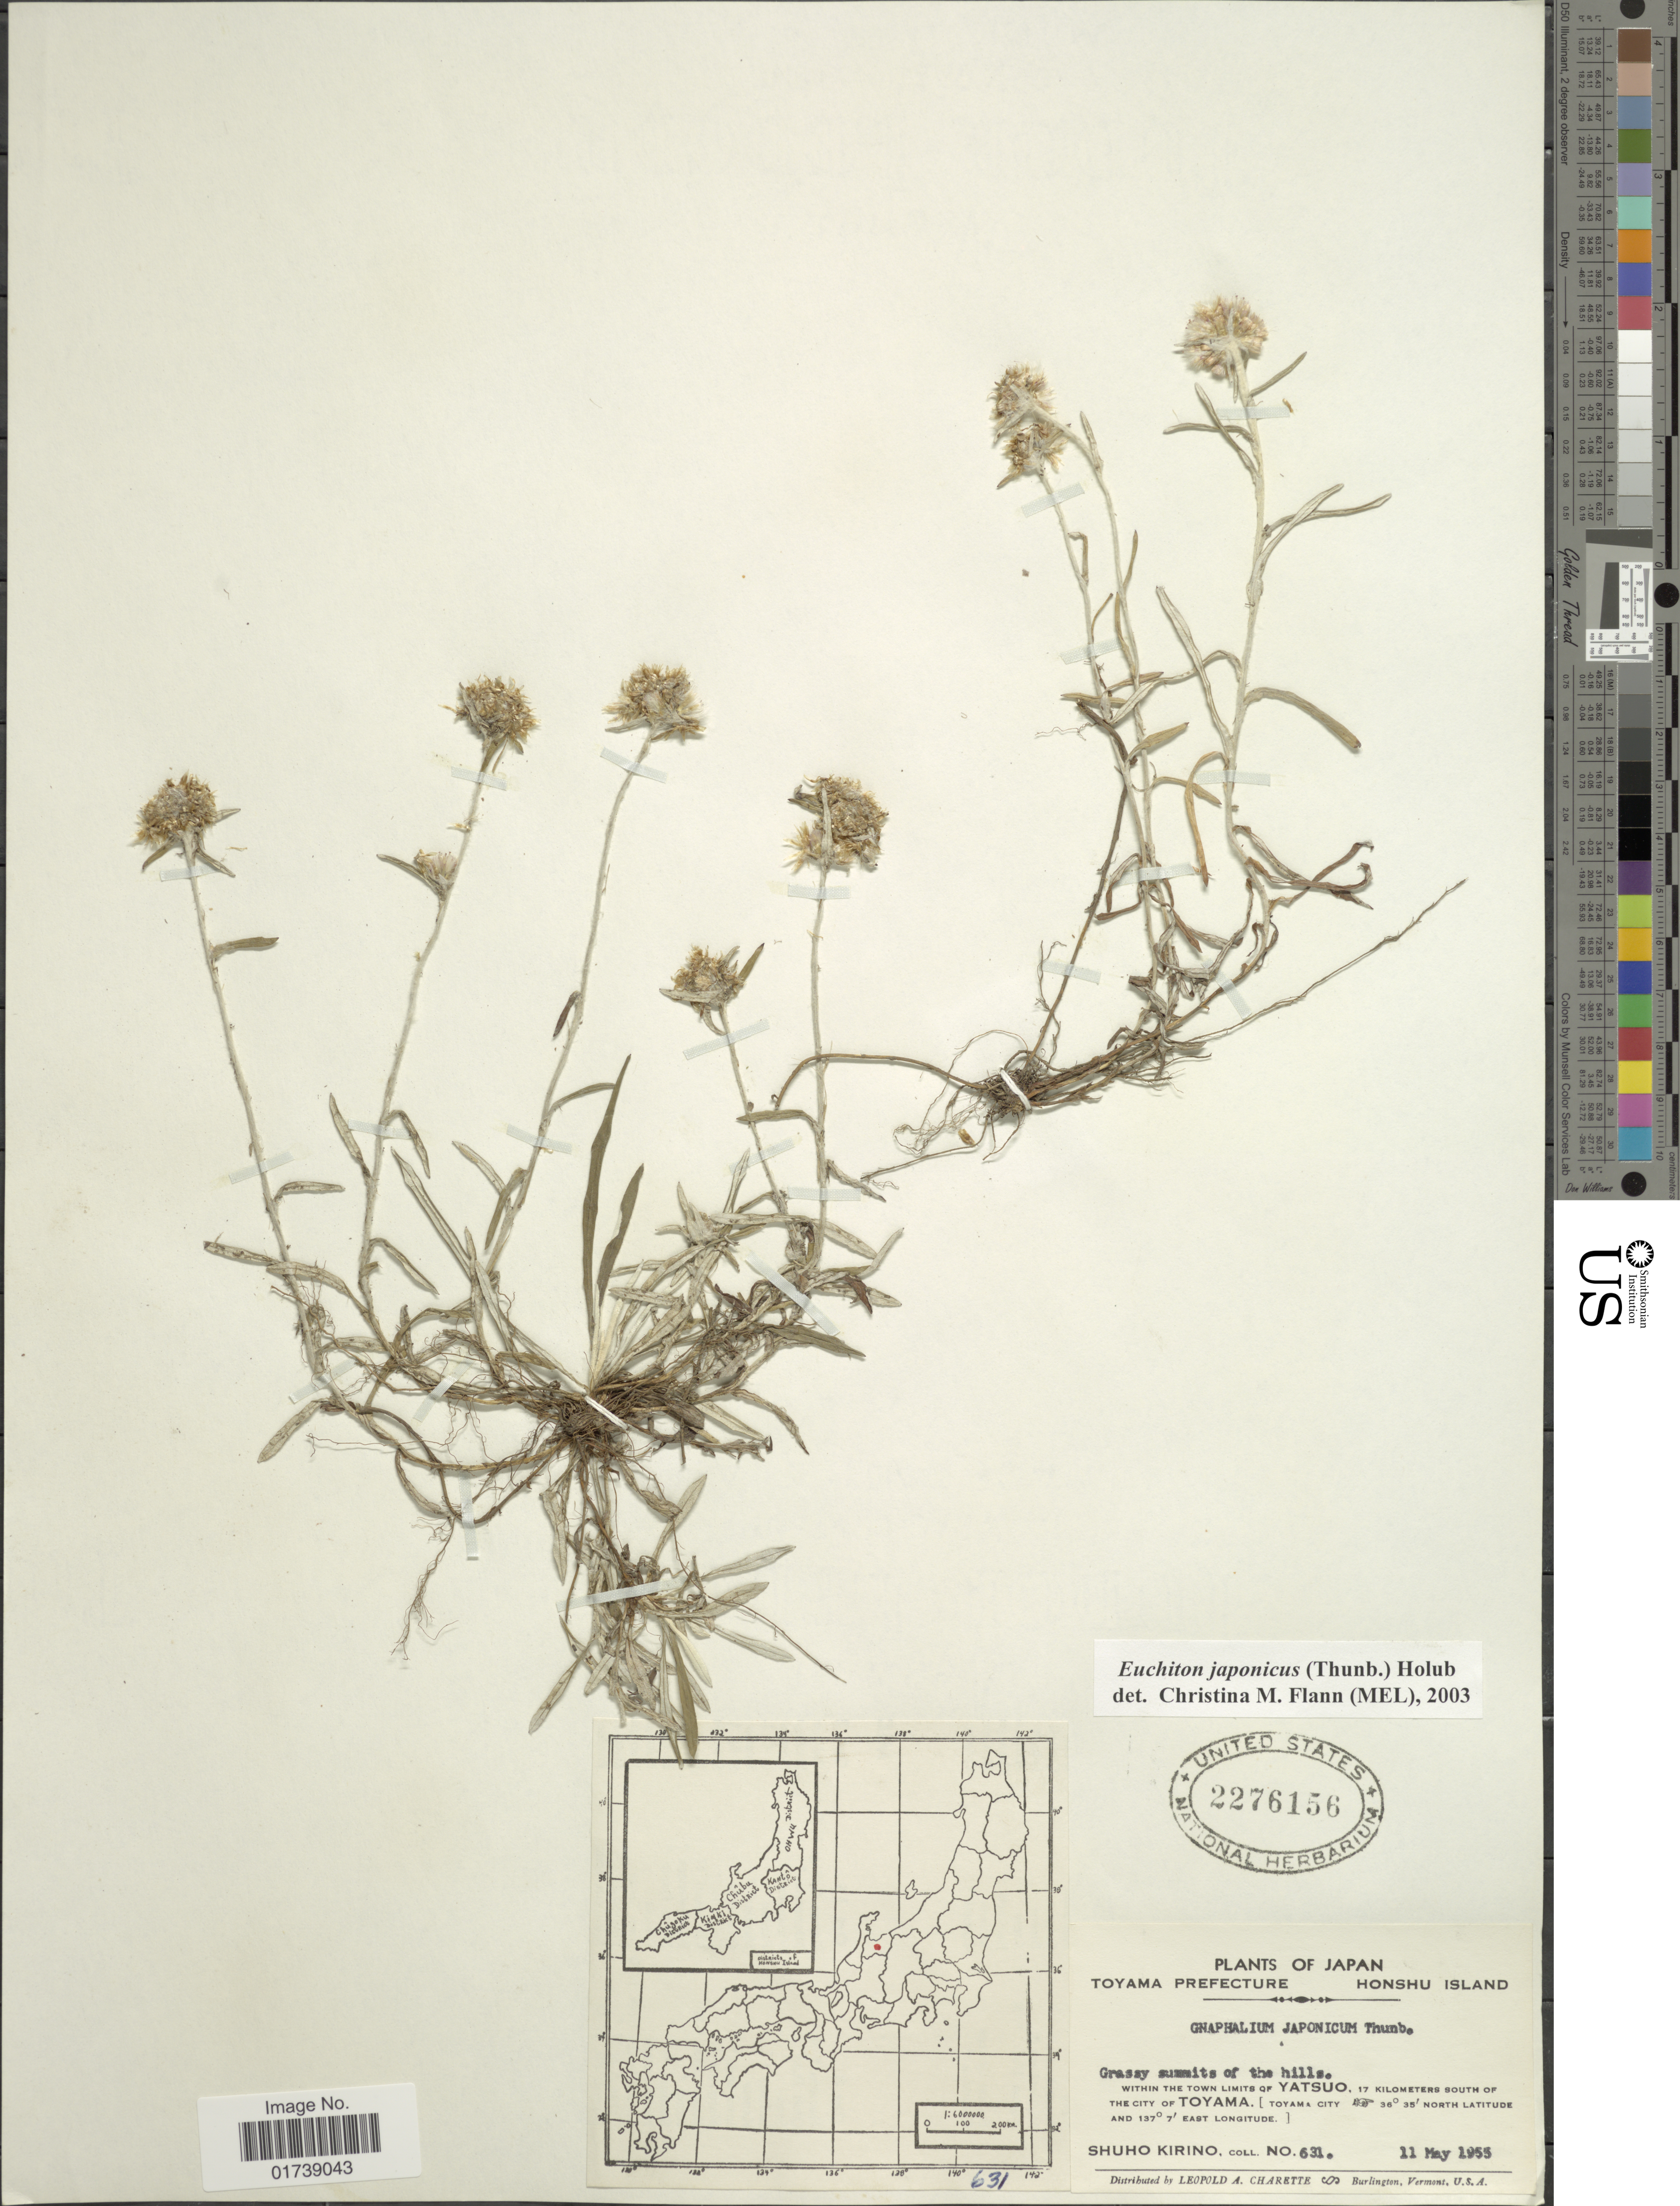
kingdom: Plantae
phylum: Tracheophyta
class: Magnoliopsida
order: Asterales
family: Asteraceae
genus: Euchiton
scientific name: Euchiton japonicus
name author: (Thunb.) Anderb.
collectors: S. Kirino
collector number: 631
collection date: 1953-05-11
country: Japan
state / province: Toyama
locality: Toyama Prefecture, Honshu Island, within the town limits of Yatsuo, 17 kilometers south of the city of Toyama, Toyama City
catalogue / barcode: US 2276156